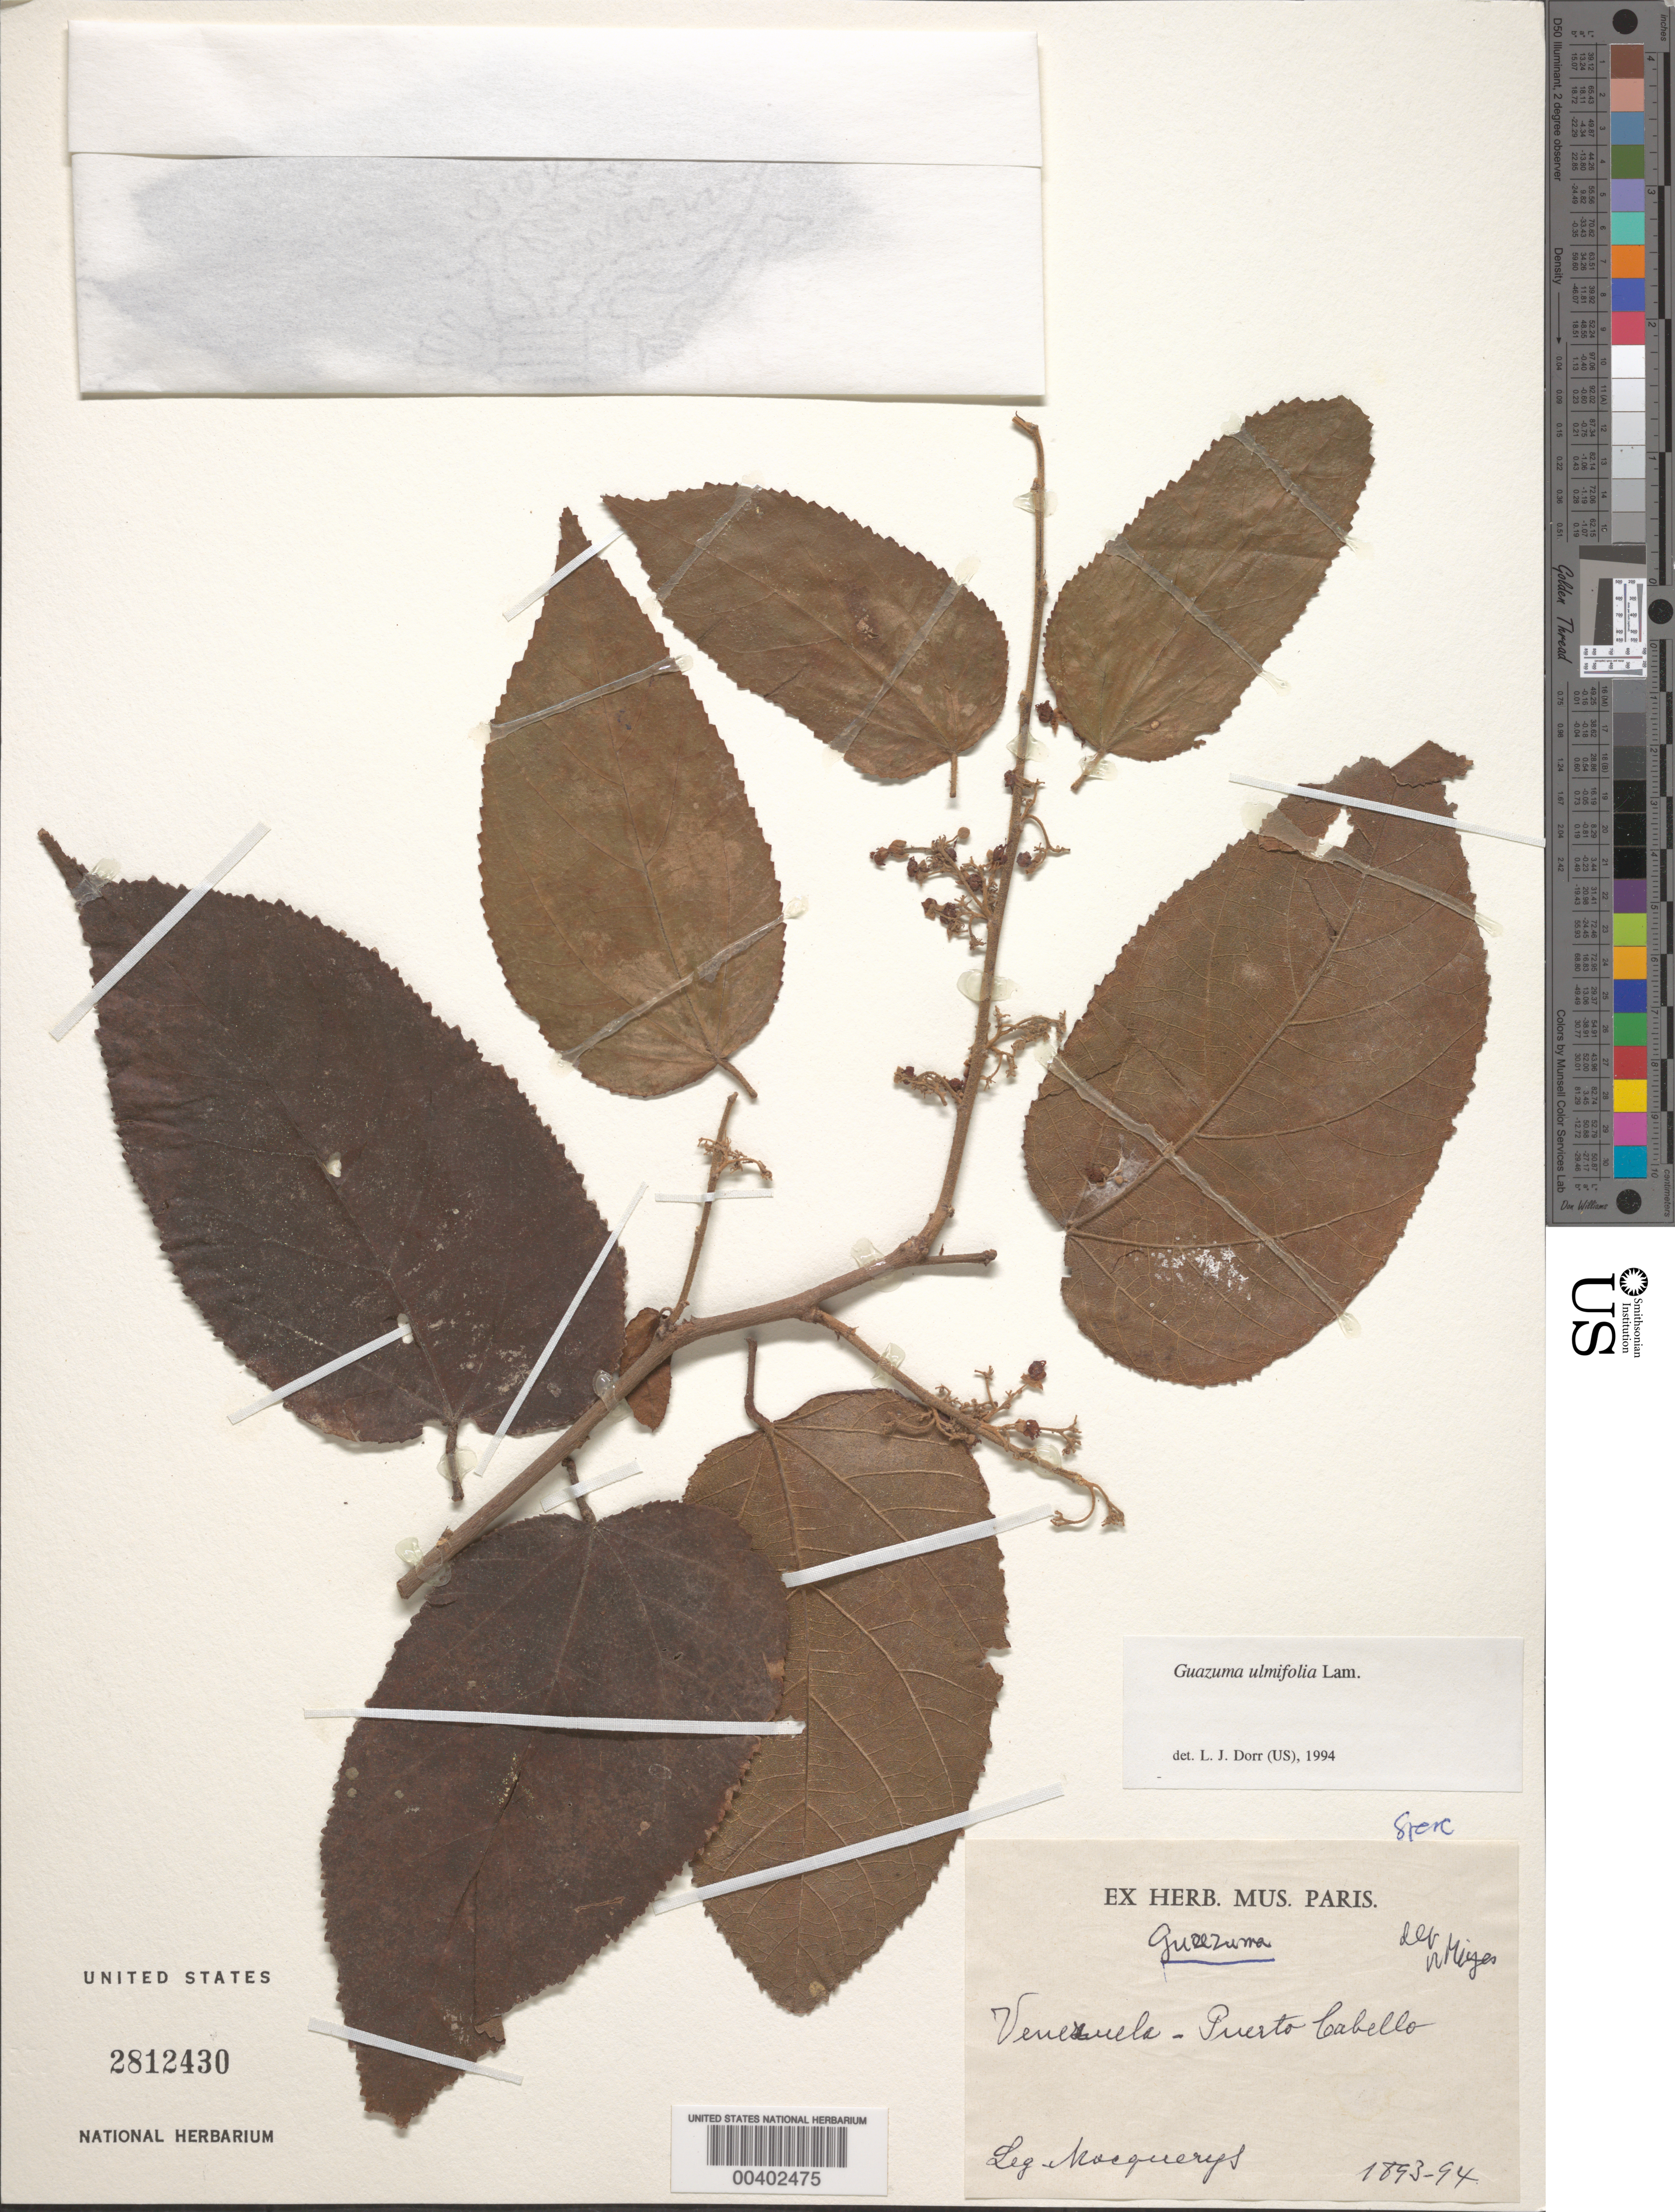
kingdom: Plantae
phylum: Tracheophyta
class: Magnoliopsida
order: Malvales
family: Malvaceae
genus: Guazuma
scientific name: Guazuma ulmifolia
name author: Lam.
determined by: Dorr, L. J., (BOT), Smithsonian Institution - National Museum of Natural History (UNITED STATES)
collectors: A. Mocquerys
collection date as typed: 1893 to -- --- 1894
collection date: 1893/1894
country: Venezuela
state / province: Carabobo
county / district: Puerto Cabello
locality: Puerto Cabello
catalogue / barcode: US 2812430